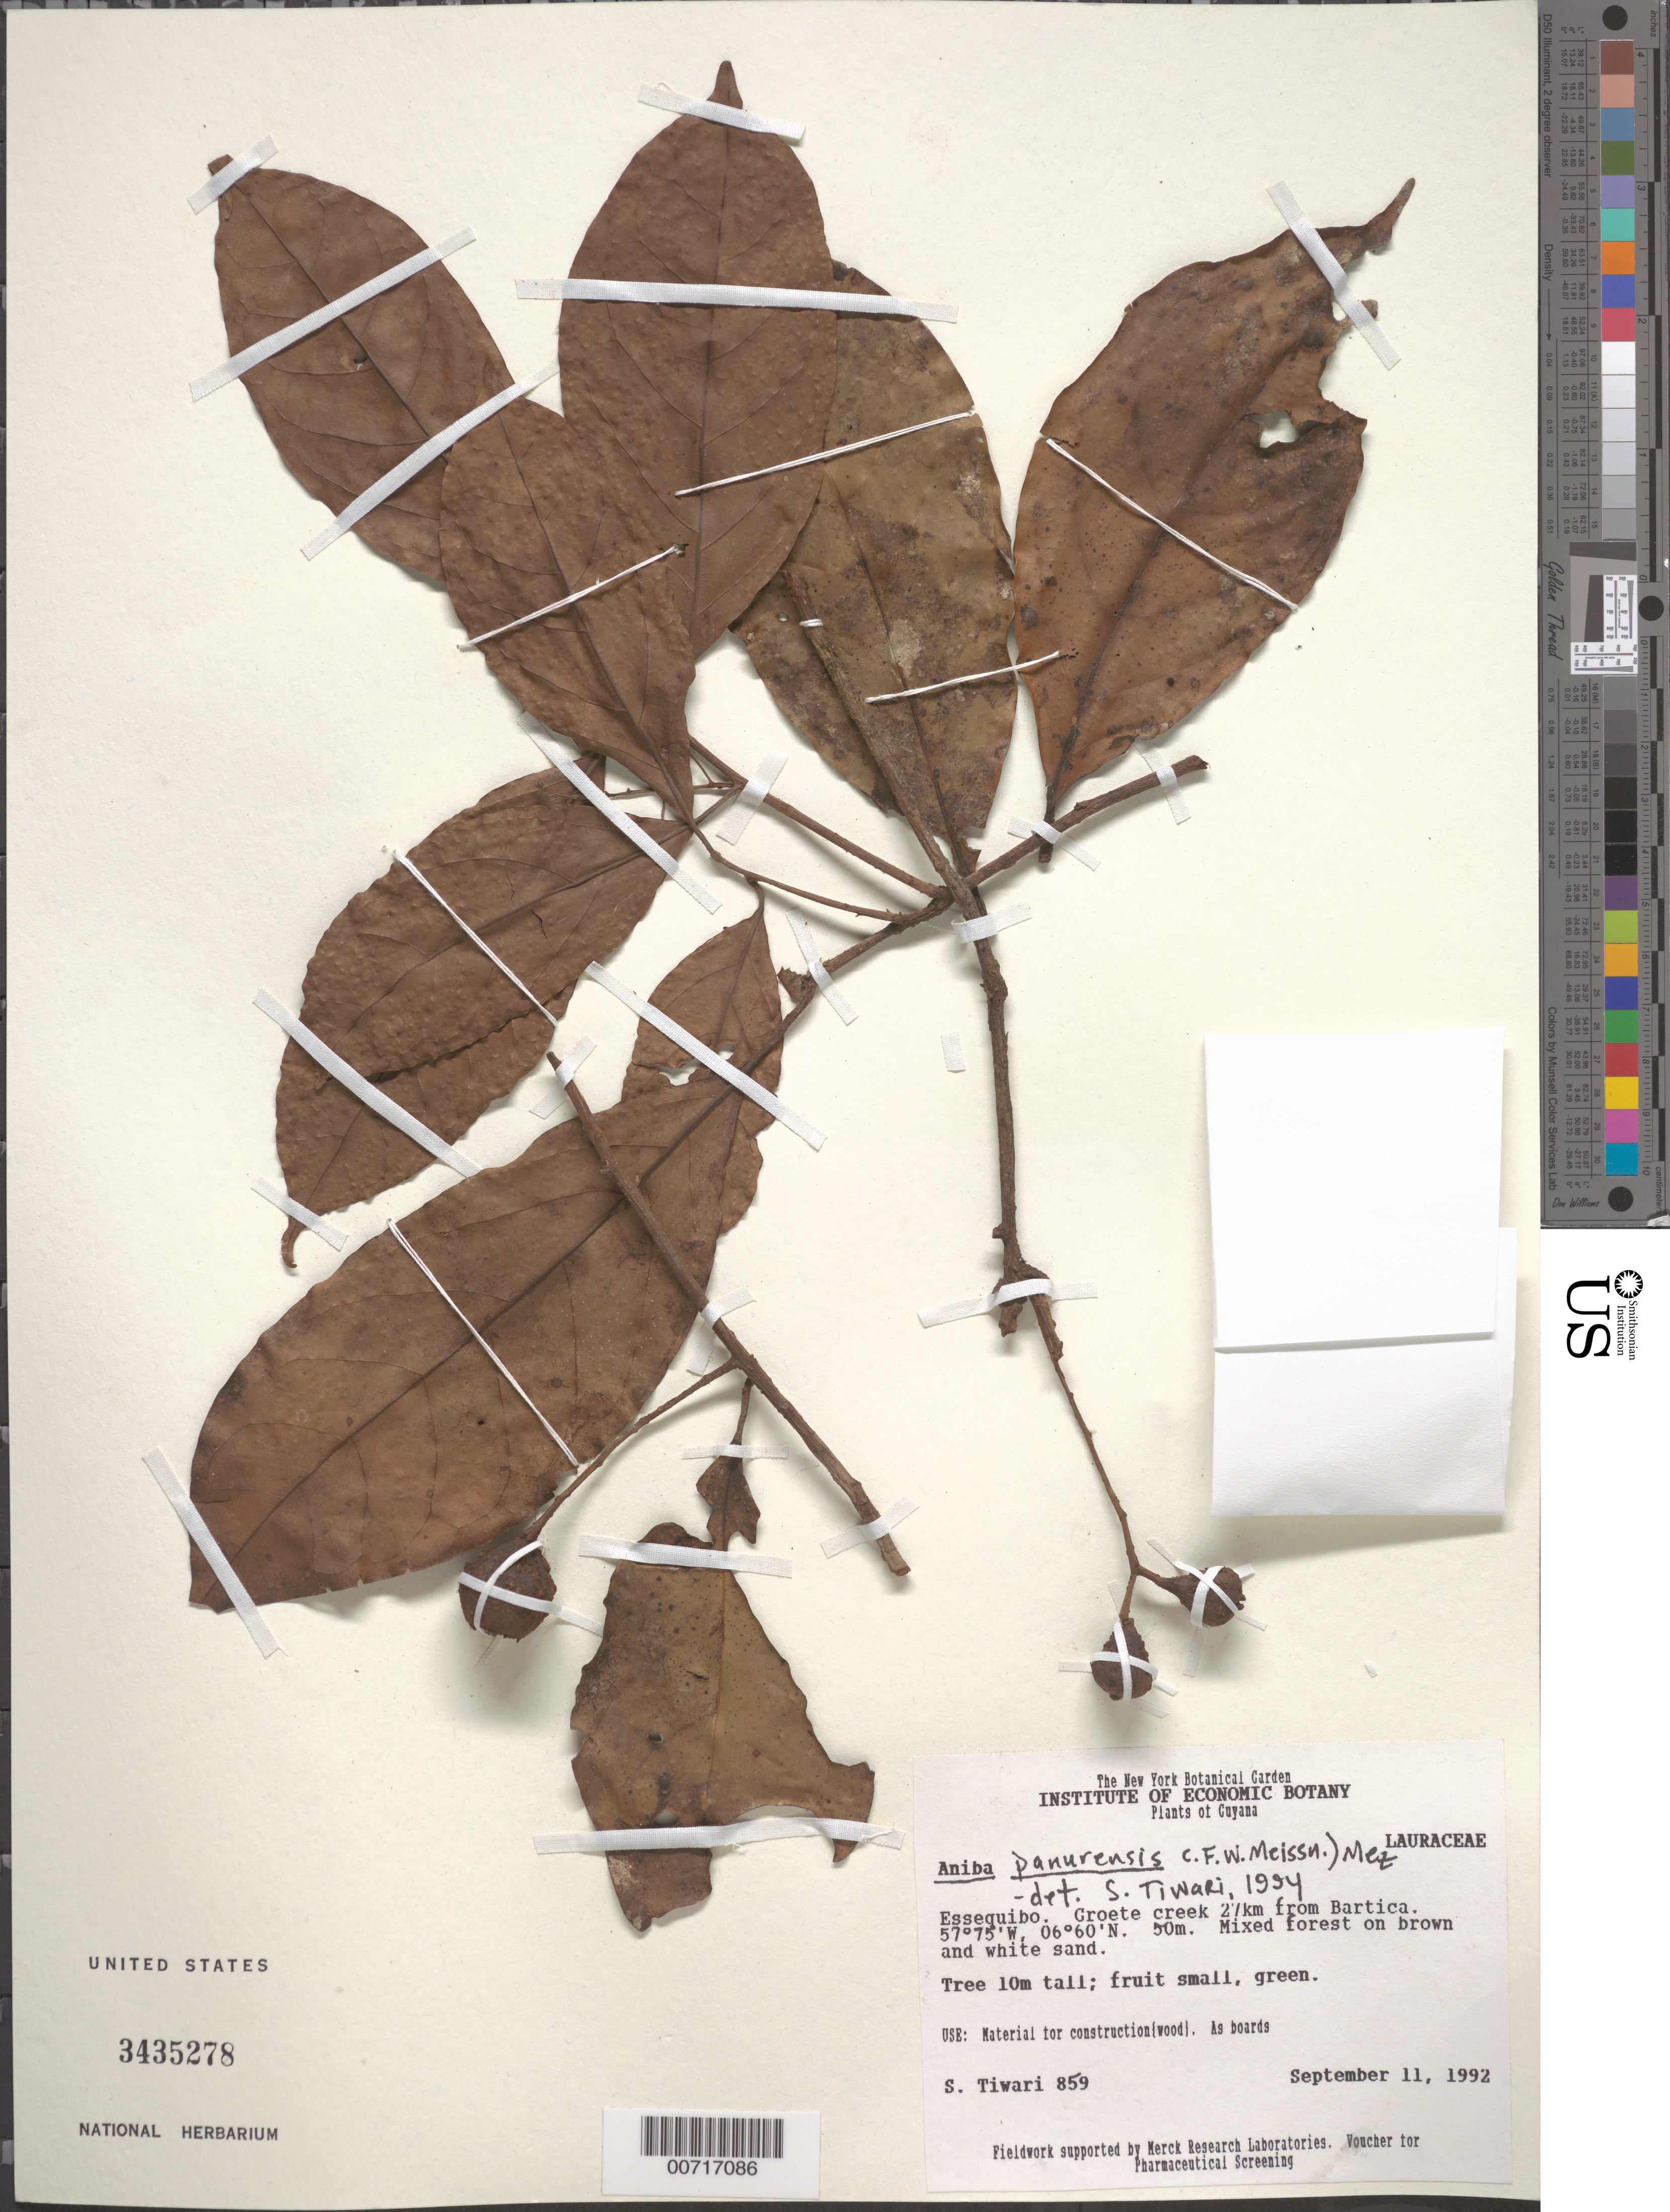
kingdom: Plantae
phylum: Tracheophyta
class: Magnoliopsida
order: Laurales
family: Lauraceae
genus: Aniba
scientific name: Aniba panurensis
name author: (Meisn.) Mez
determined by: Tiwari, S.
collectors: S. Tiwari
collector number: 859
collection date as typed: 11-Sep-92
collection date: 1992-09-11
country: Guyana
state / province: Essequibo Isl-W. Demerara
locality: Essequibo; Groete Creek, 27 km from Bartica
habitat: Mixed forest on brown and white sand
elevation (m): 50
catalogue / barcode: US 3435278